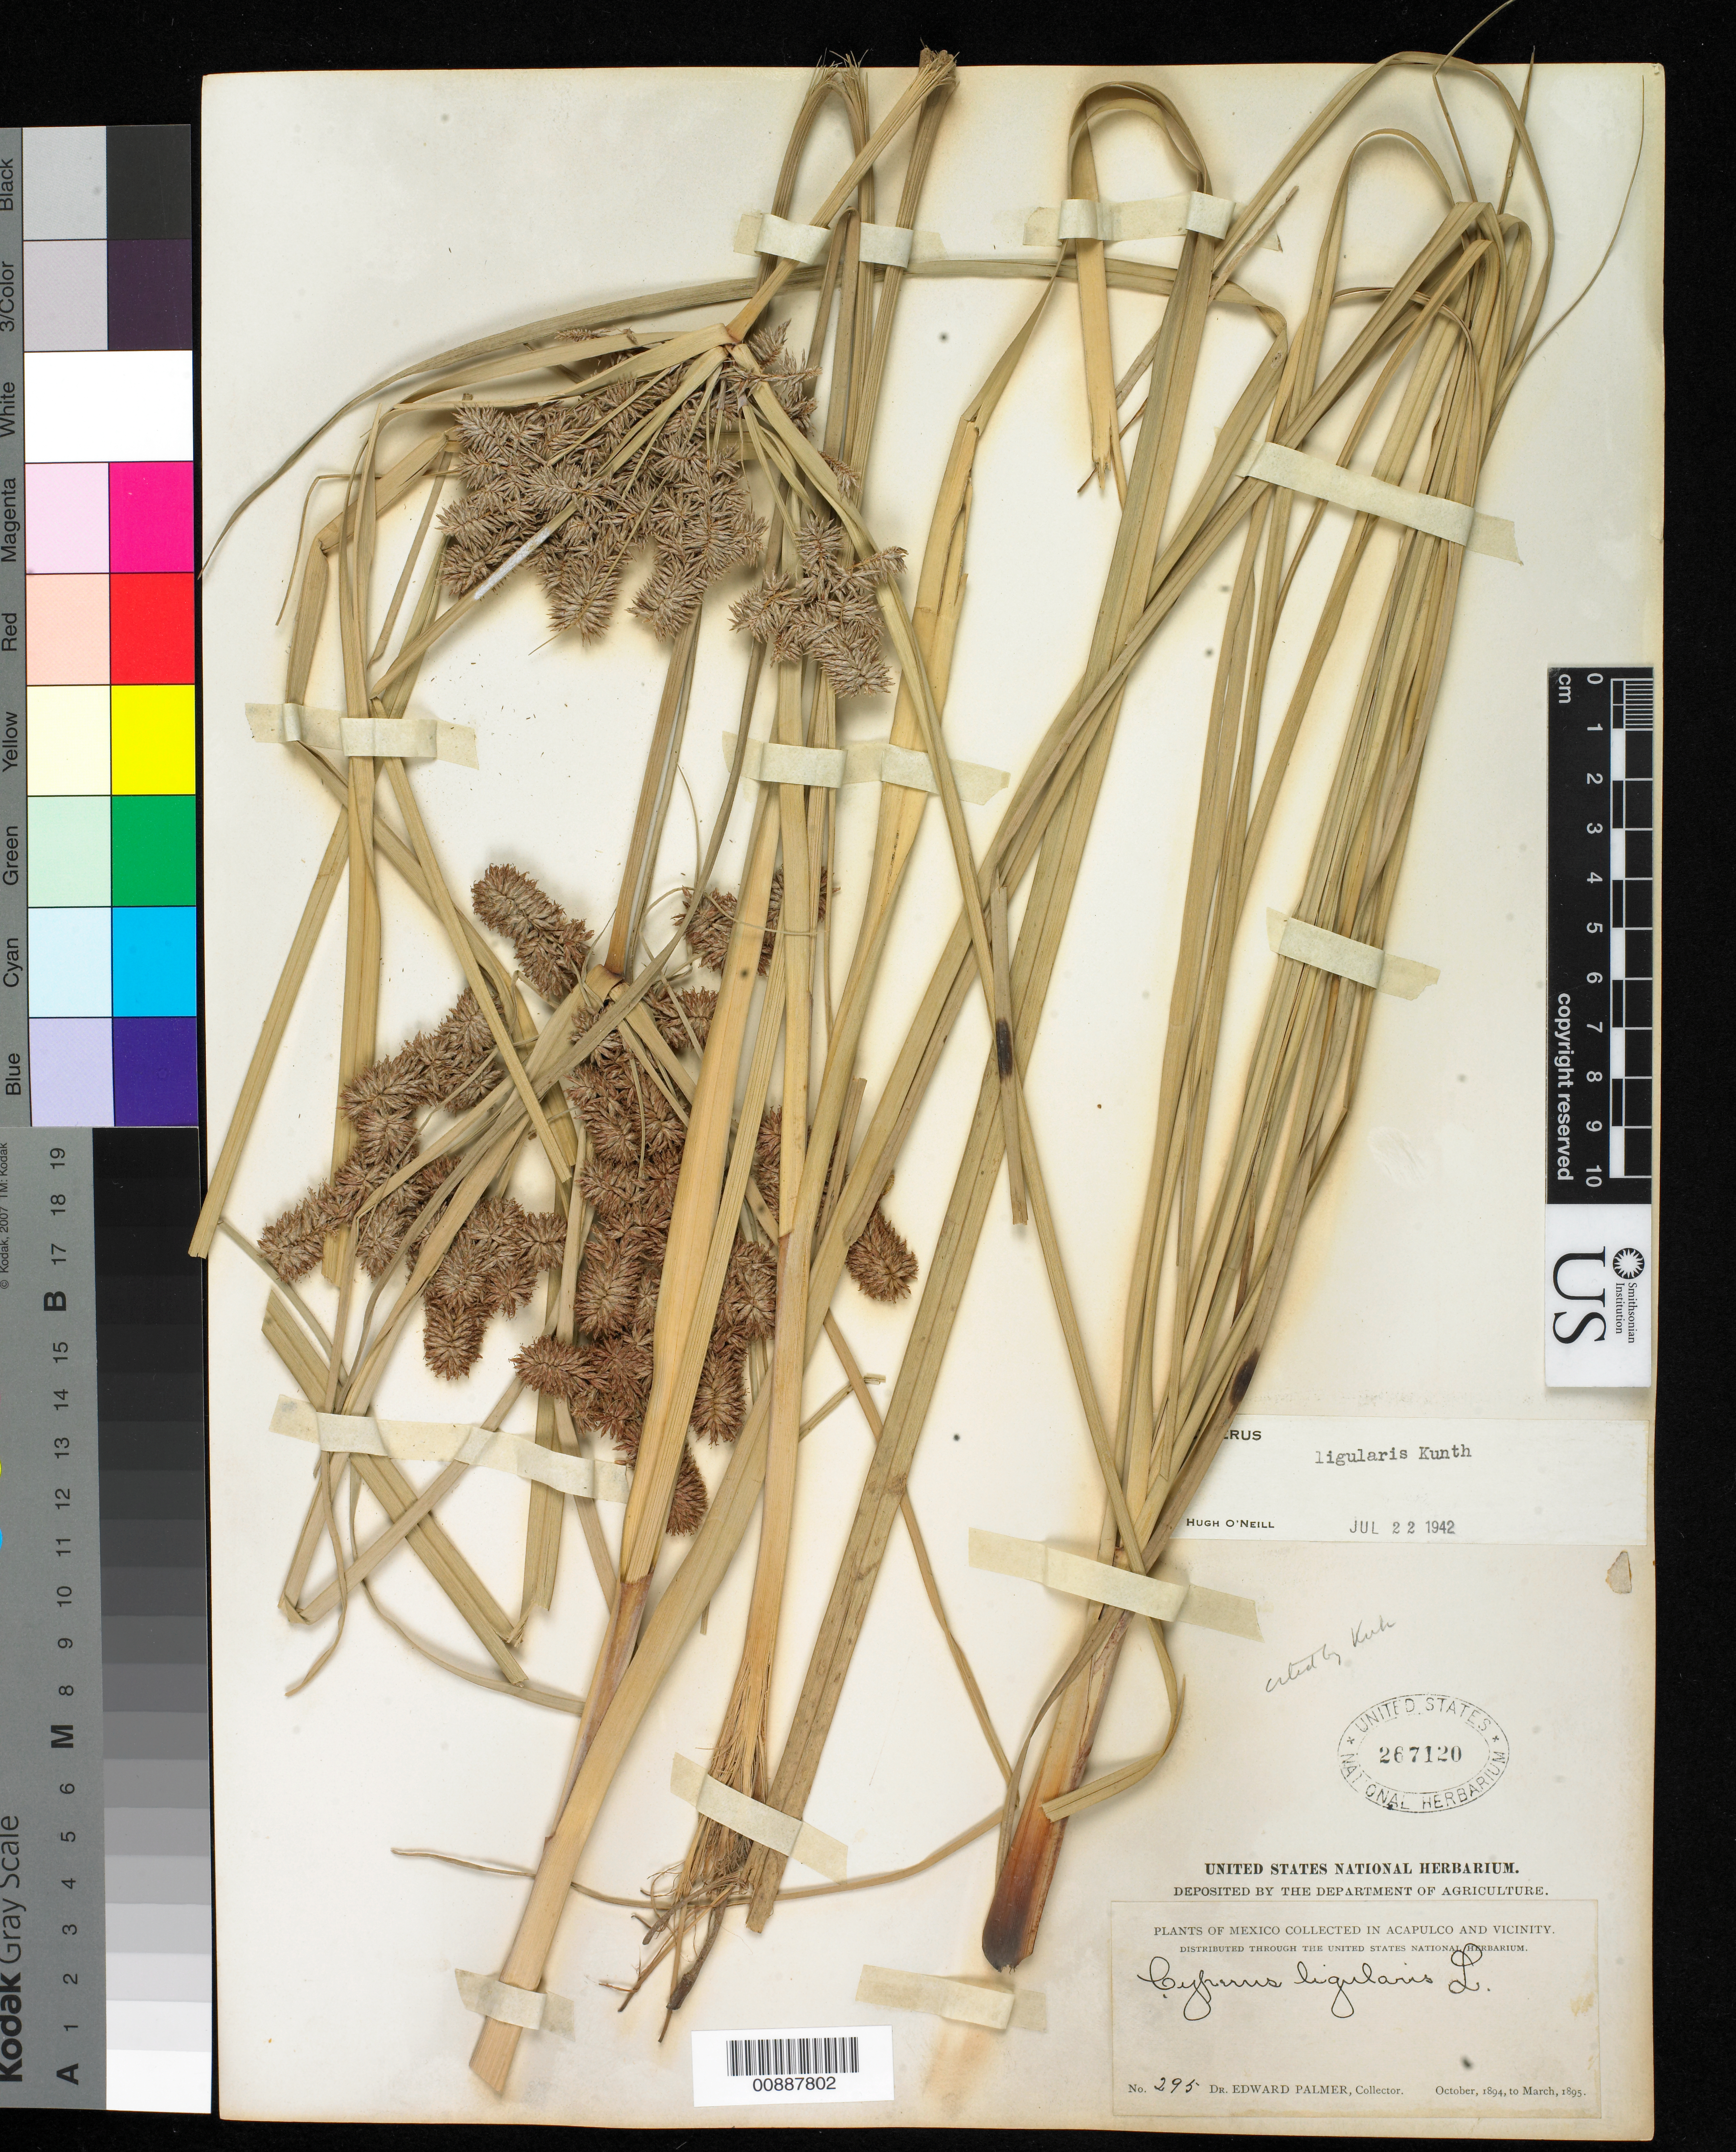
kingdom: Plantae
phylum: Tracheophyta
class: Liliopsida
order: Poales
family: Cyperaceae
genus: Cyperus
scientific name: Cyperus ligularis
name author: L.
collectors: E. Palmer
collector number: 295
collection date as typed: Oct 1894 to -- Mar 1895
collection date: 1894-10/1895-03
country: Mexico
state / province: Guerrero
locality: Acapulco, Guerrero and vicinity.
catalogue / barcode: US 267120